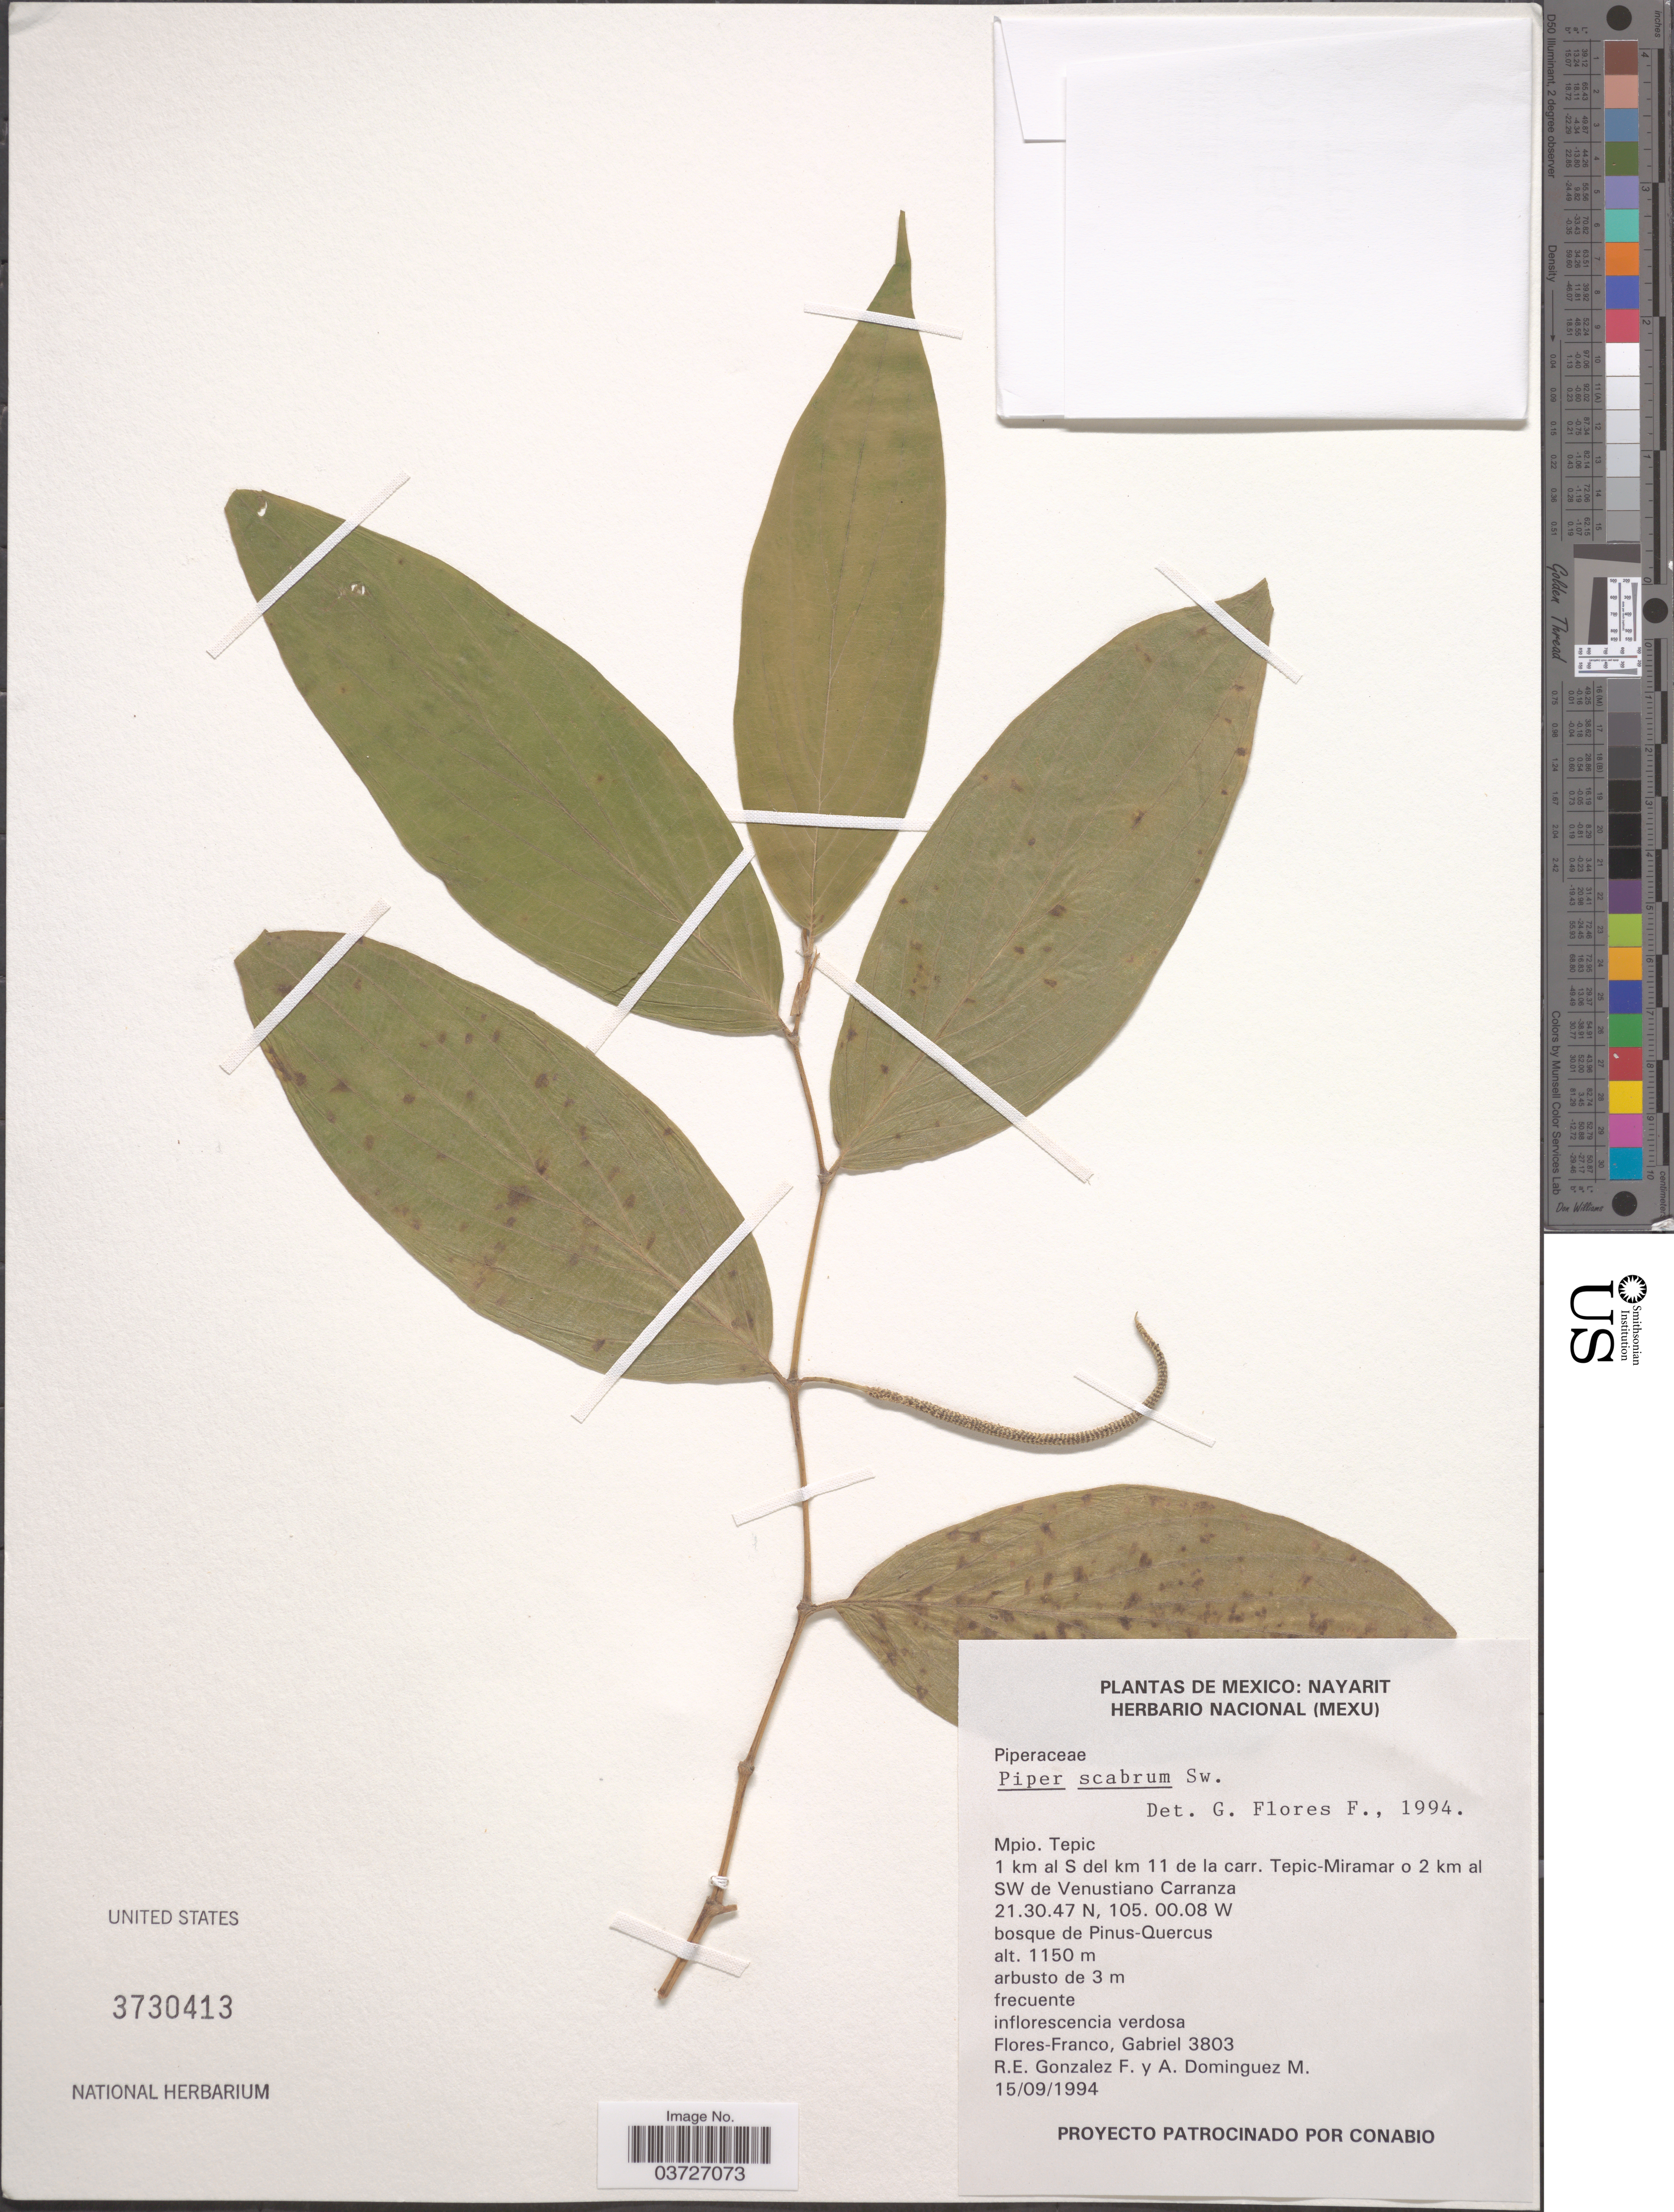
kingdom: Plantae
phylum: Tracheophyta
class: Magnoliopsida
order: Piperales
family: Piperaceae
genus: Piper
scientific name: Piper scabrum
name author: Sw.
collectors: G. Flores F., R. E. Gonzalez F. & A. Dominguez M.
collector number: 3803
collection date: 1994-09-15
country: Mexico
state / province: Nayarit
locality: Mpio. Tepic. 1 km al S del km 11 de la carr. Tepic-Miramar o 2 km al SW de Venustiano Carranza.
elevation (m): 1150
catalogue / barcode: US 3730413